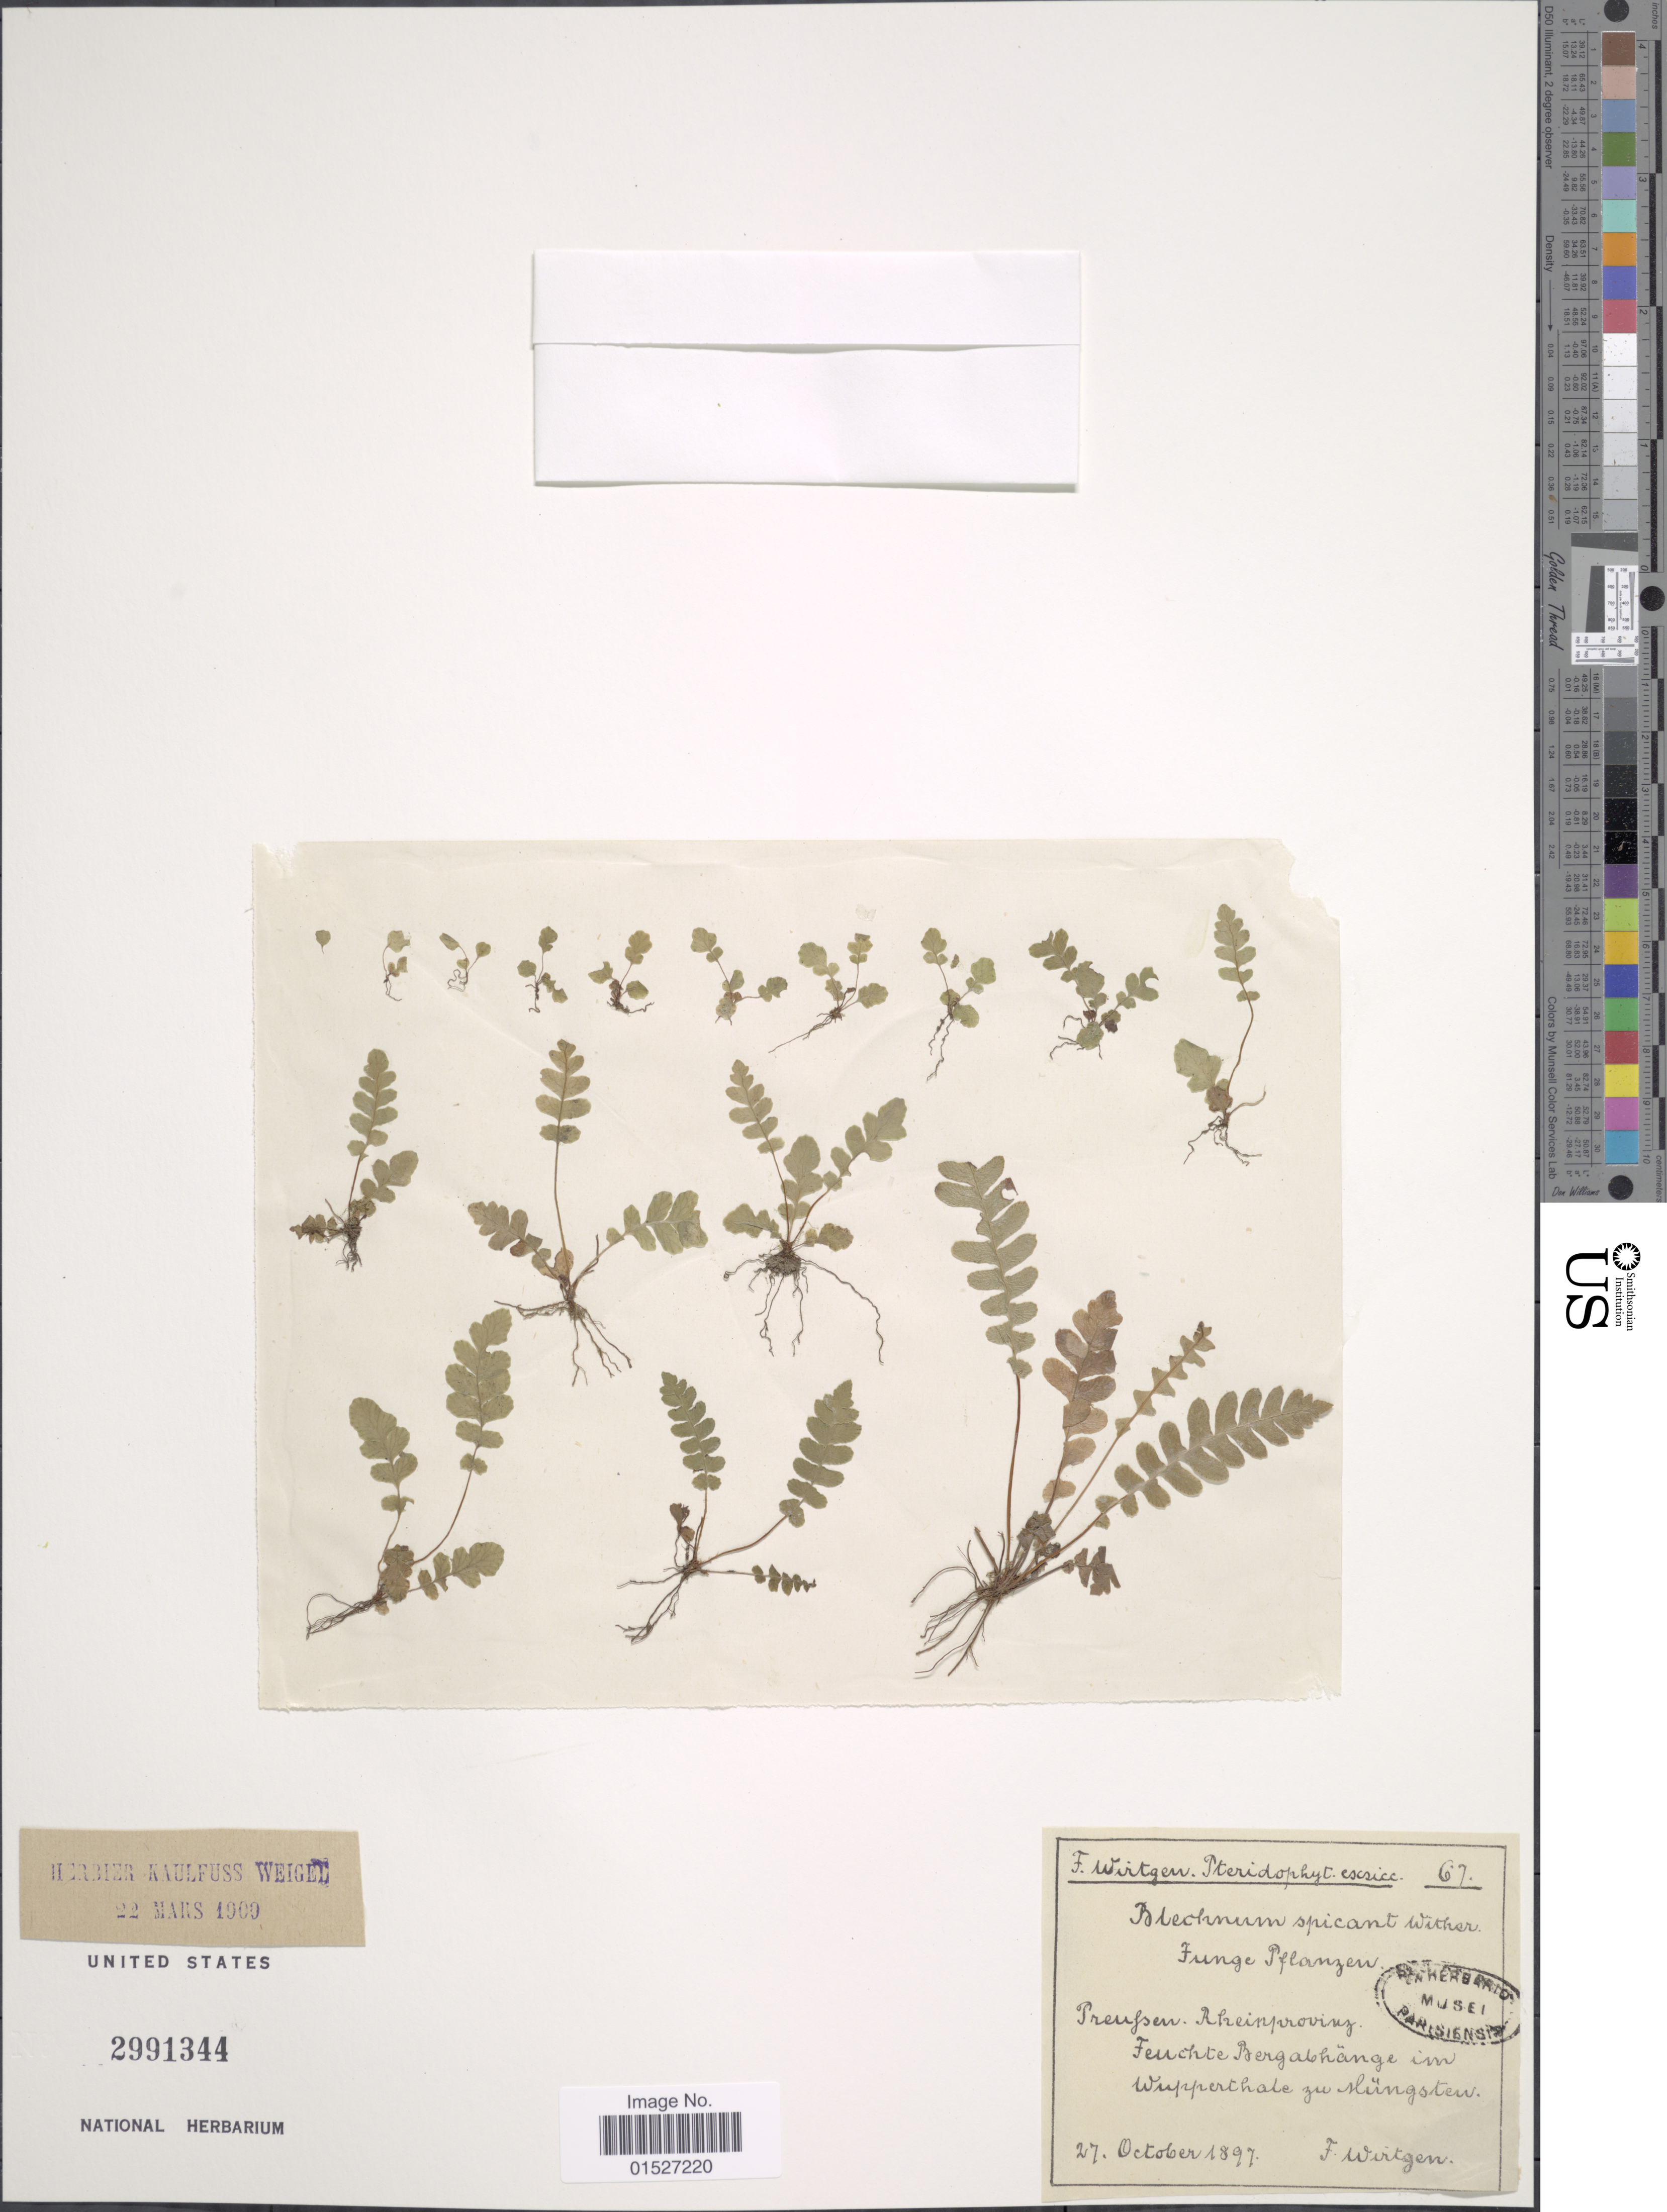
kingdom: Plantae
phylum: Tracheophyta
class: Polypodiopsida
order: Polypodiales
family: Blechnaceae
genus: Blechnum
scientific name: Blechnum spicant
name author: (L.) Sm.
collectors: F. Wirtgen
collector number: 67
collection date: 1897-10-27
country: Germany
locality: Preufsen. Rheinprovinz. Fechte Bergabhange in Wupperthale zu slungsten. [interpreted]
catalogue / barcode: US 2991344